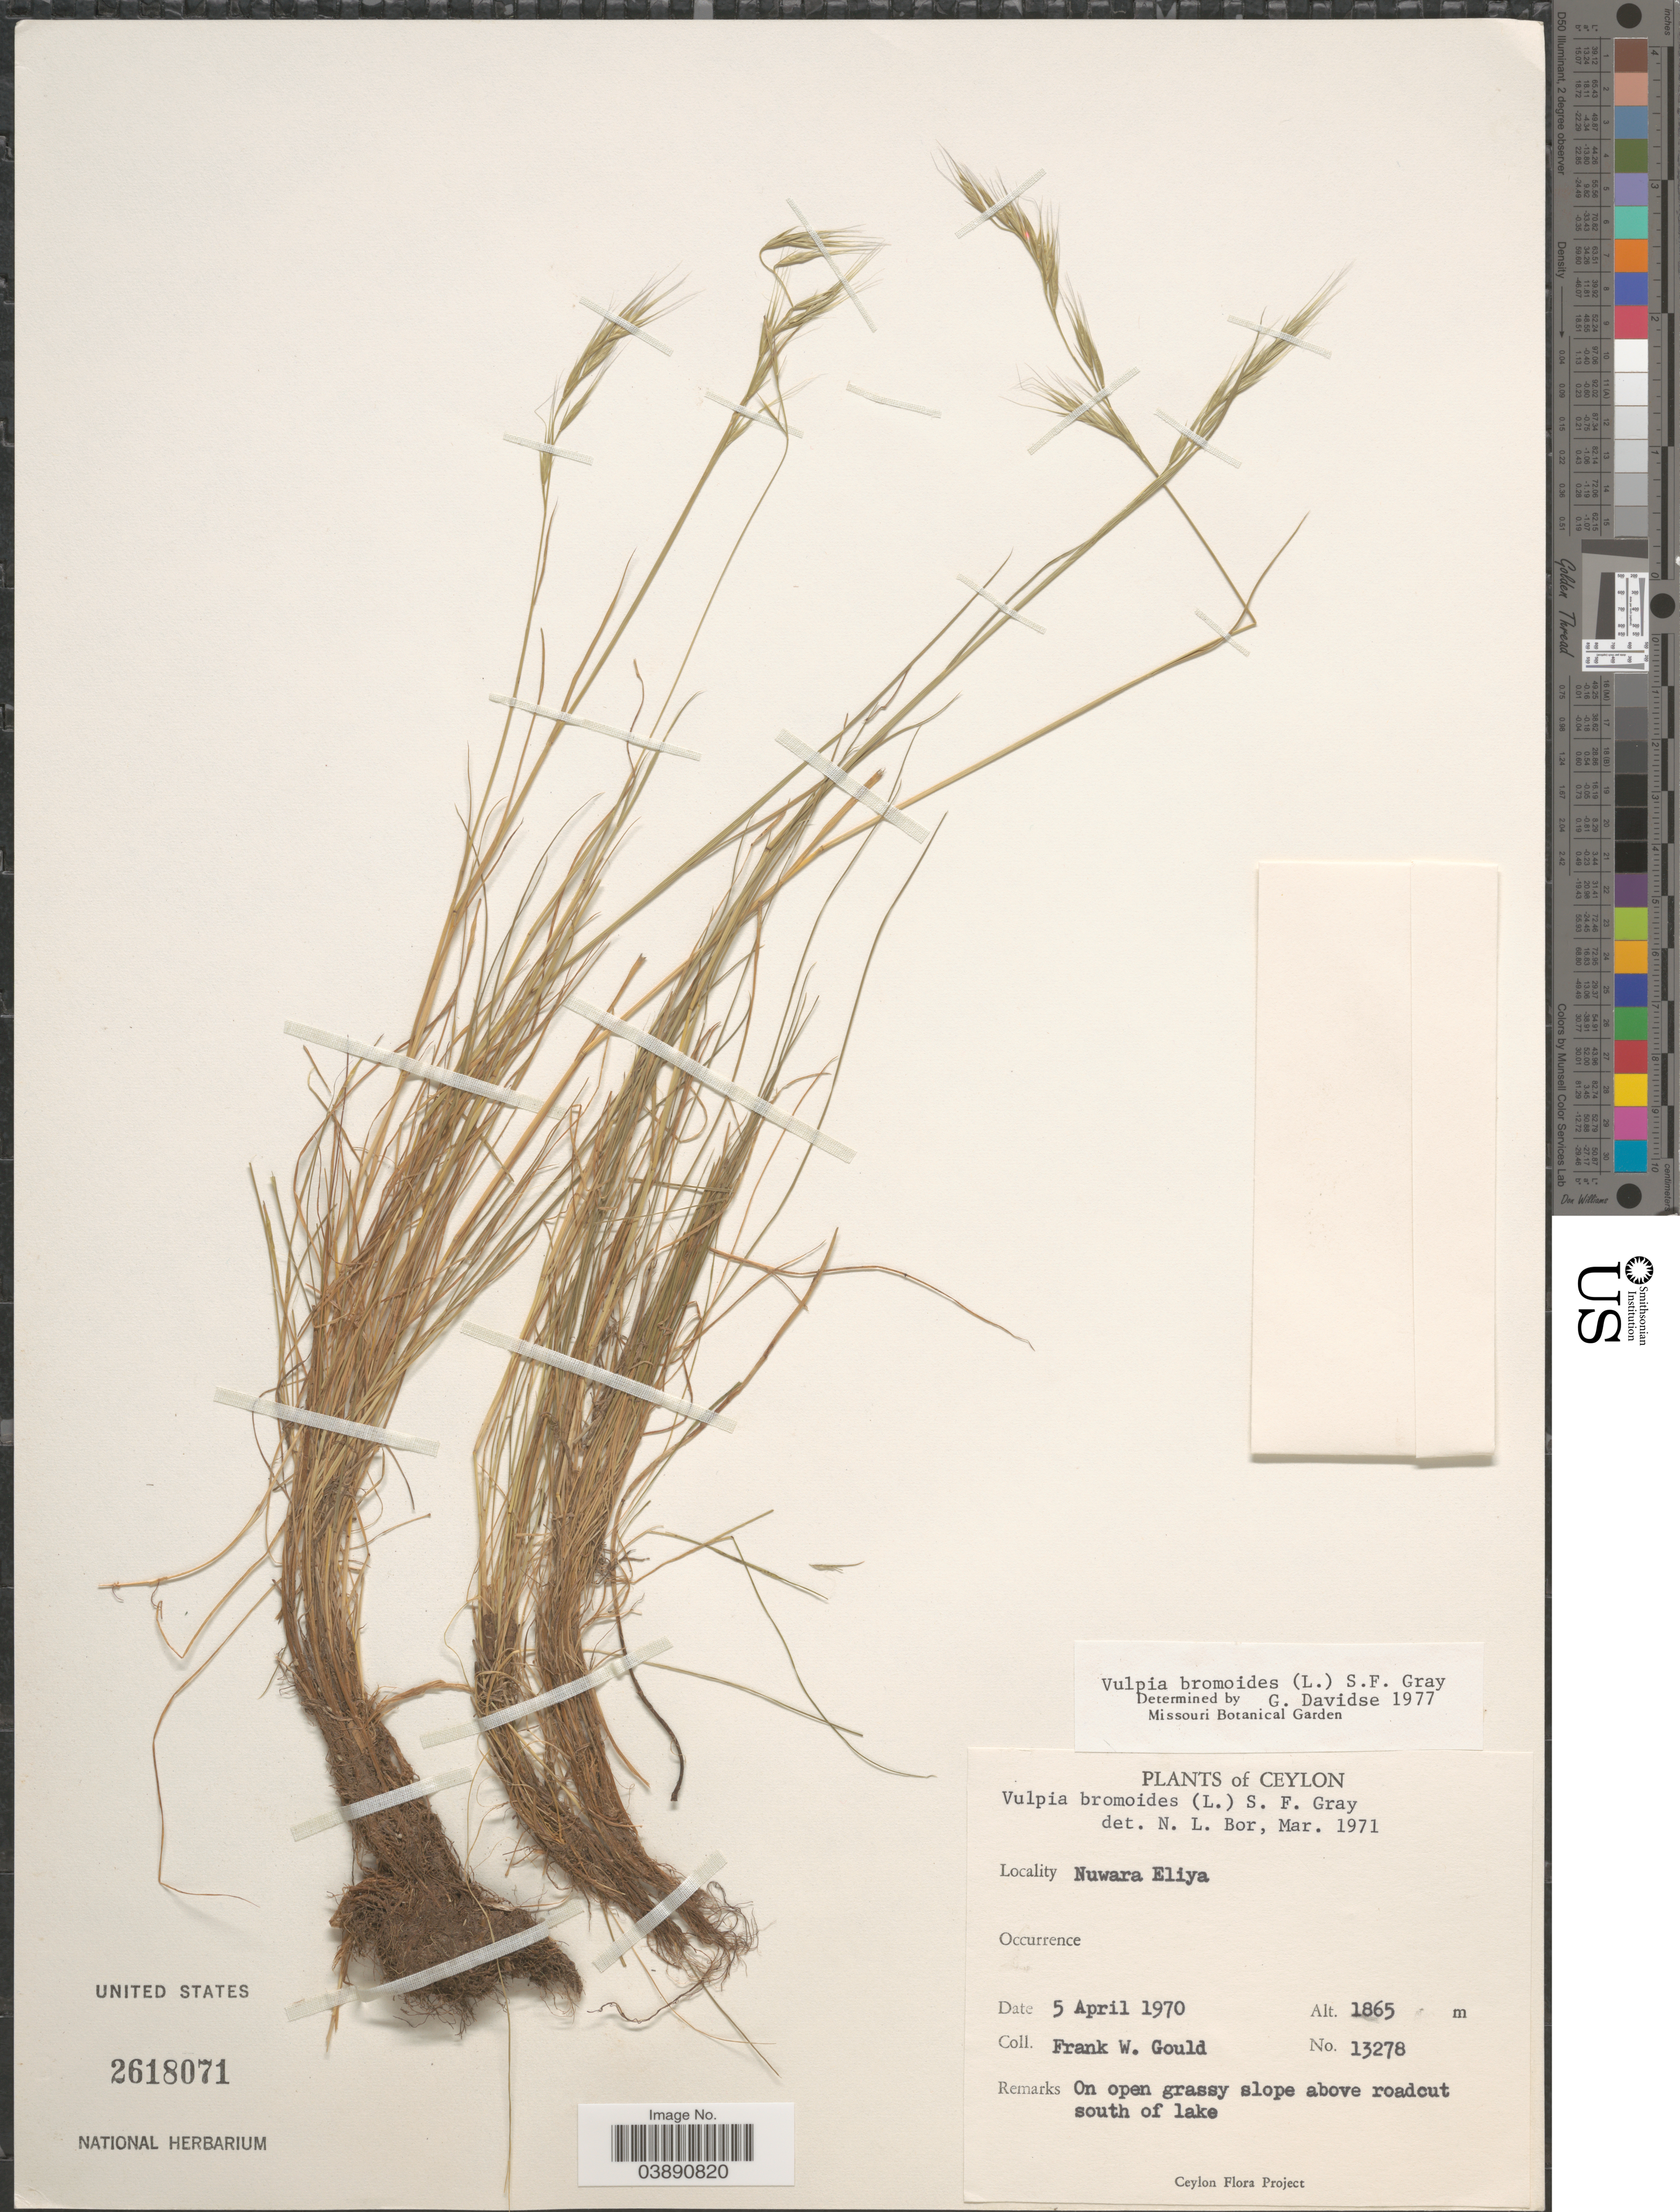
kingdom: Plantae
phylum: Tracheophyta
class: Liliopsida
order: Poales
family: Poaceae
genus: Festuca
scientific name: Festuca bromoides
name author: L.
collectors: F. W. Gould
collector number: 13278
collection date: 1970-04-05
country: Sri Lanka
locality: Ceylon. Nuwara Eliya. On open grassy slope above roadcut south of lake.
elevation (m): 1865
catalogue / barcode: US 2618071